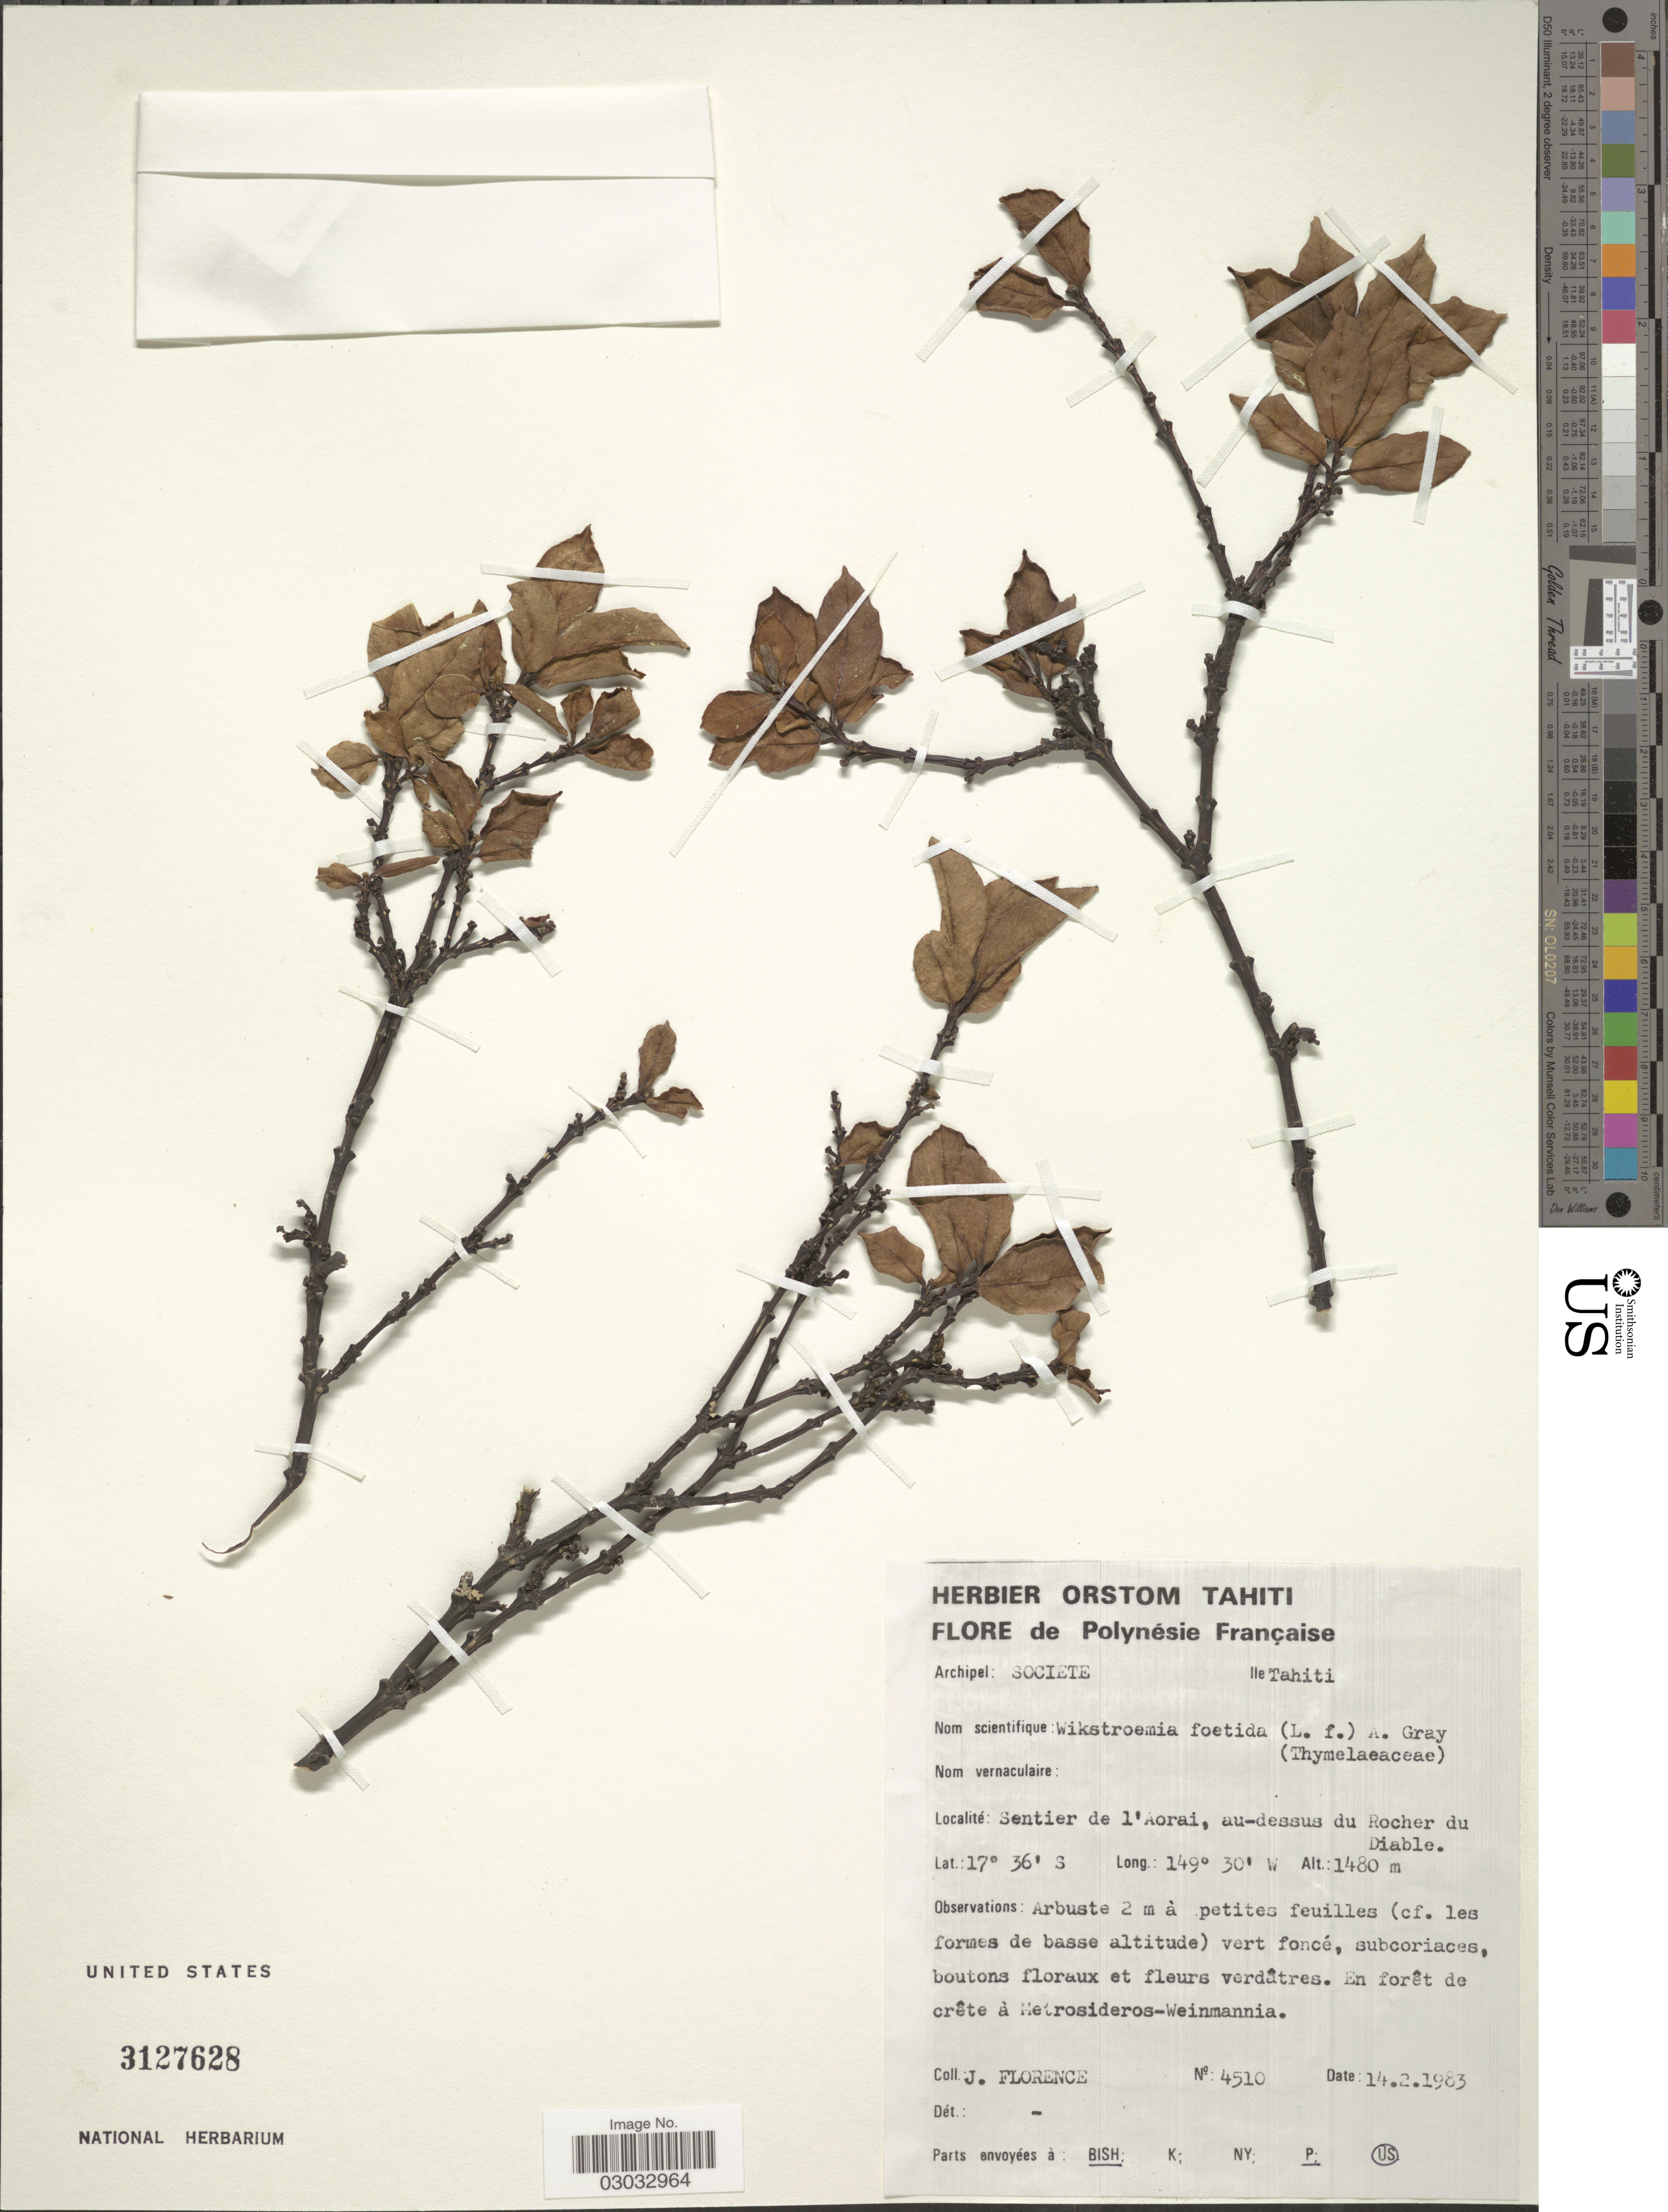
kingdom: Plantae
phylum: Tracheophyta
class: Magnoliopsida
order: Malvales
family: Thymelaeaceae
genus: Wikstroemia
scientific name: Wikstroemia coriacea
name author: Seem.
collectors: J. Florence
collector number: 4510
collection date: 1983-02-14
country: French Polynesia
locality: Archipel: Societe, Ile: Tahiti, Sentier de l'Aorai, au-dessus du Rocher du Diable.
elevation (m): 1480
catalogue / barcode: US 3127628